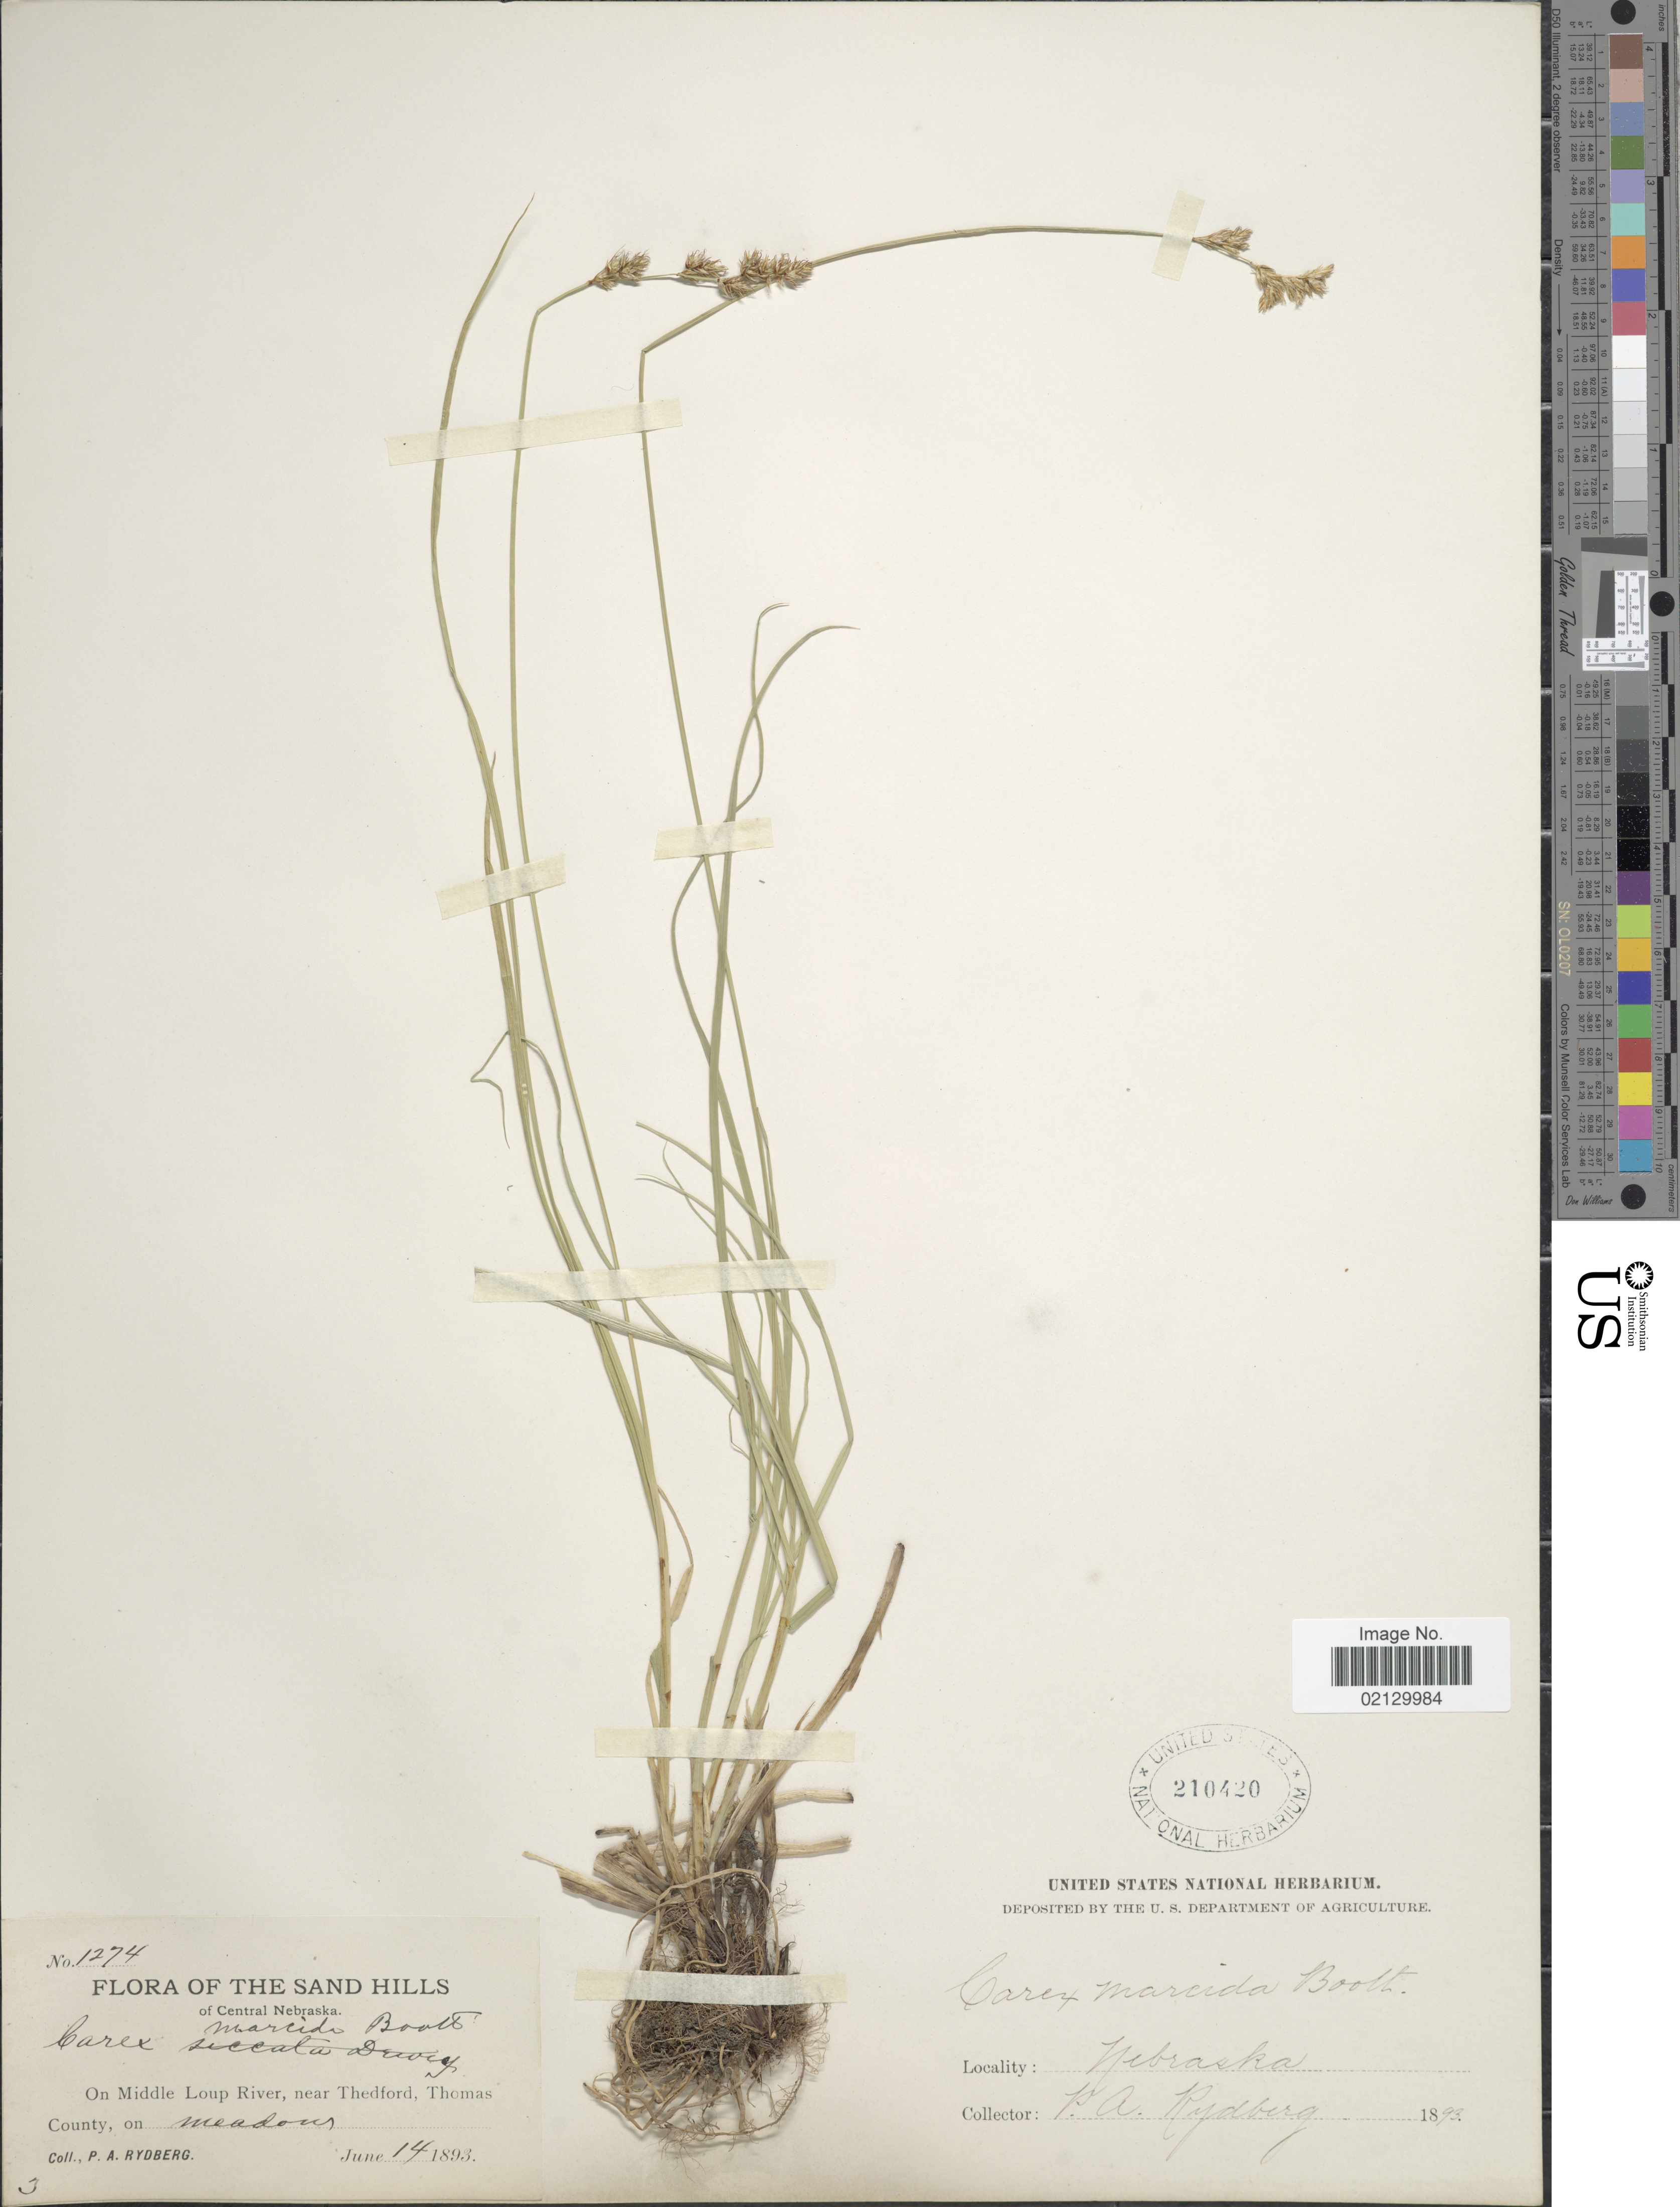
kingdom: Plantae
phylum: Tracheophyta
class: Liliopsida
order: Poales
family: Cyperaceae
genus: Carex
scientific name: Carex praegracilis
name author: W. Boott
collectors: P. A. Rydberg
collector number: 1274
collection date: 1893-06-14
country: United States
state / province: Nebraska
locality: Central Nebraska, On Middle Loup River, near Thedford, Thomas County, The Sand Hills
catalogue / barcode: US 210420